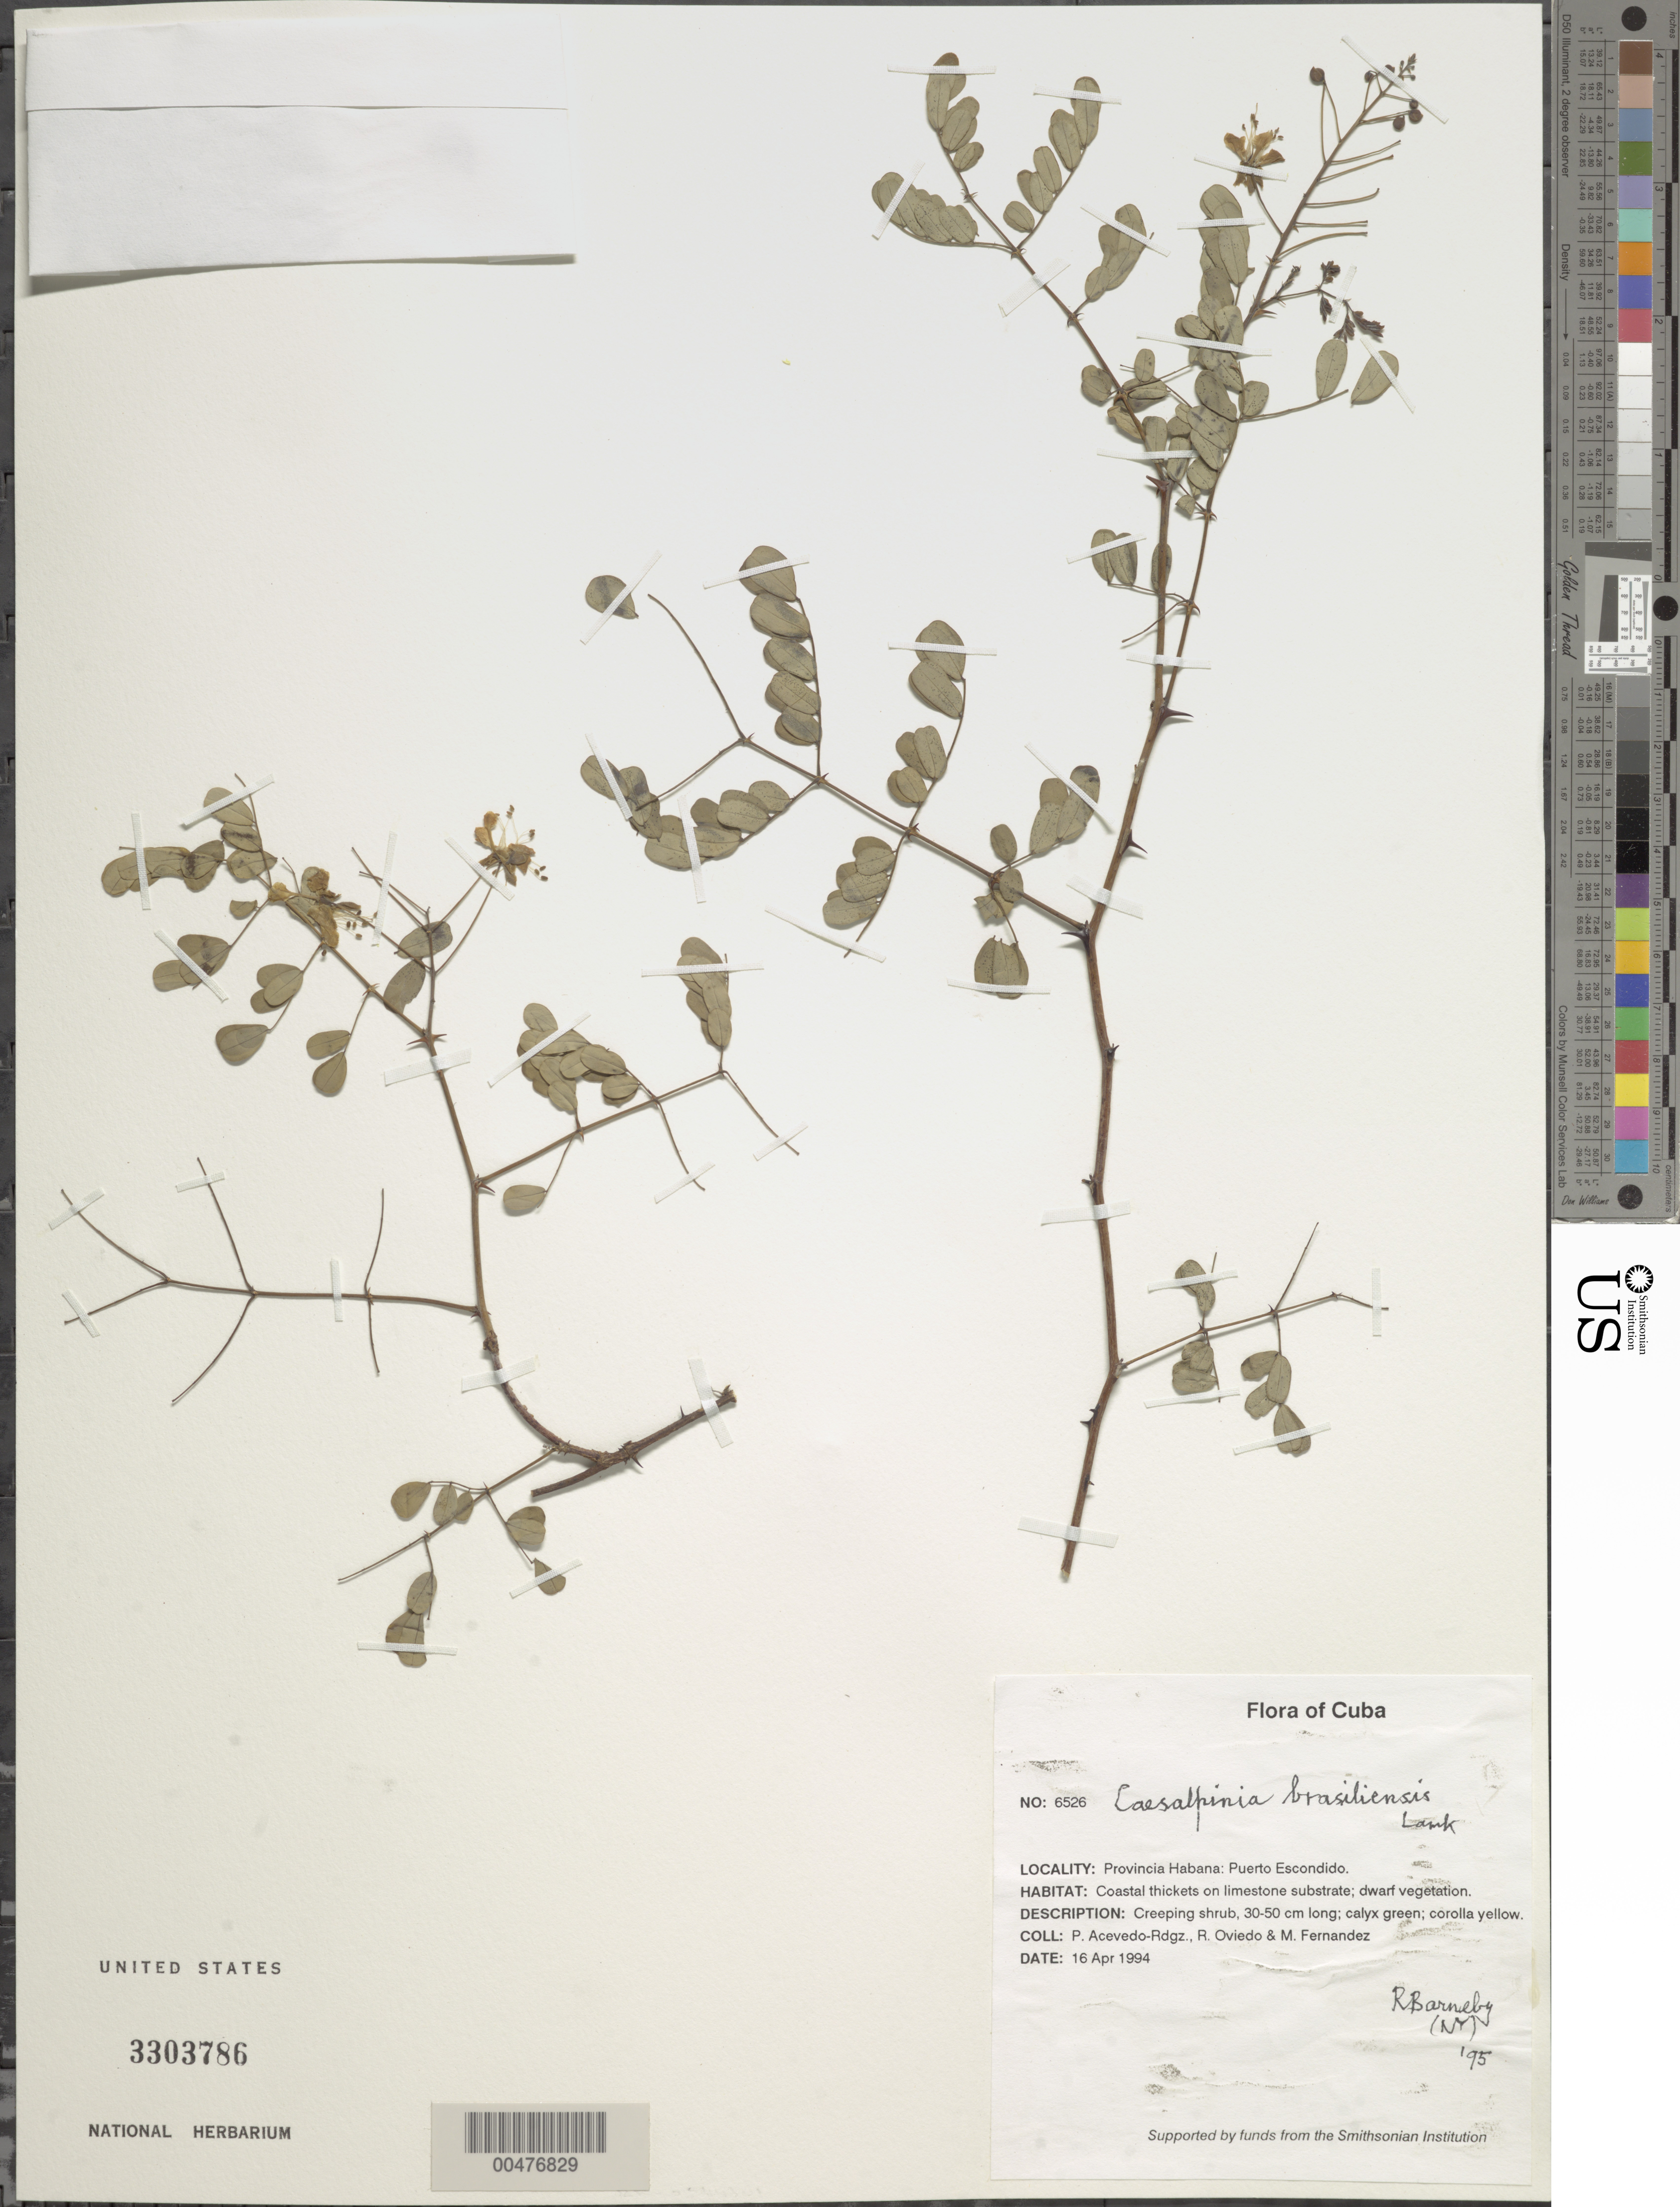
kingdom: Plantae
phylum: Tracheophyta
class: Magnoliopsida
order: Fabales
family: Fabaceae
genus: Caesalpinia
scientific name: Caesalpinia brasiliensis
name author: L.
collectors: P. Acevedo-Rodr., R. Oviedo & M. Fernandez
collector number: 6526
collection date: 1994-04-16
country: Cuba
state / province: La Habana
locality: Puerto Escondido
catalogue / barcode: US 33037896